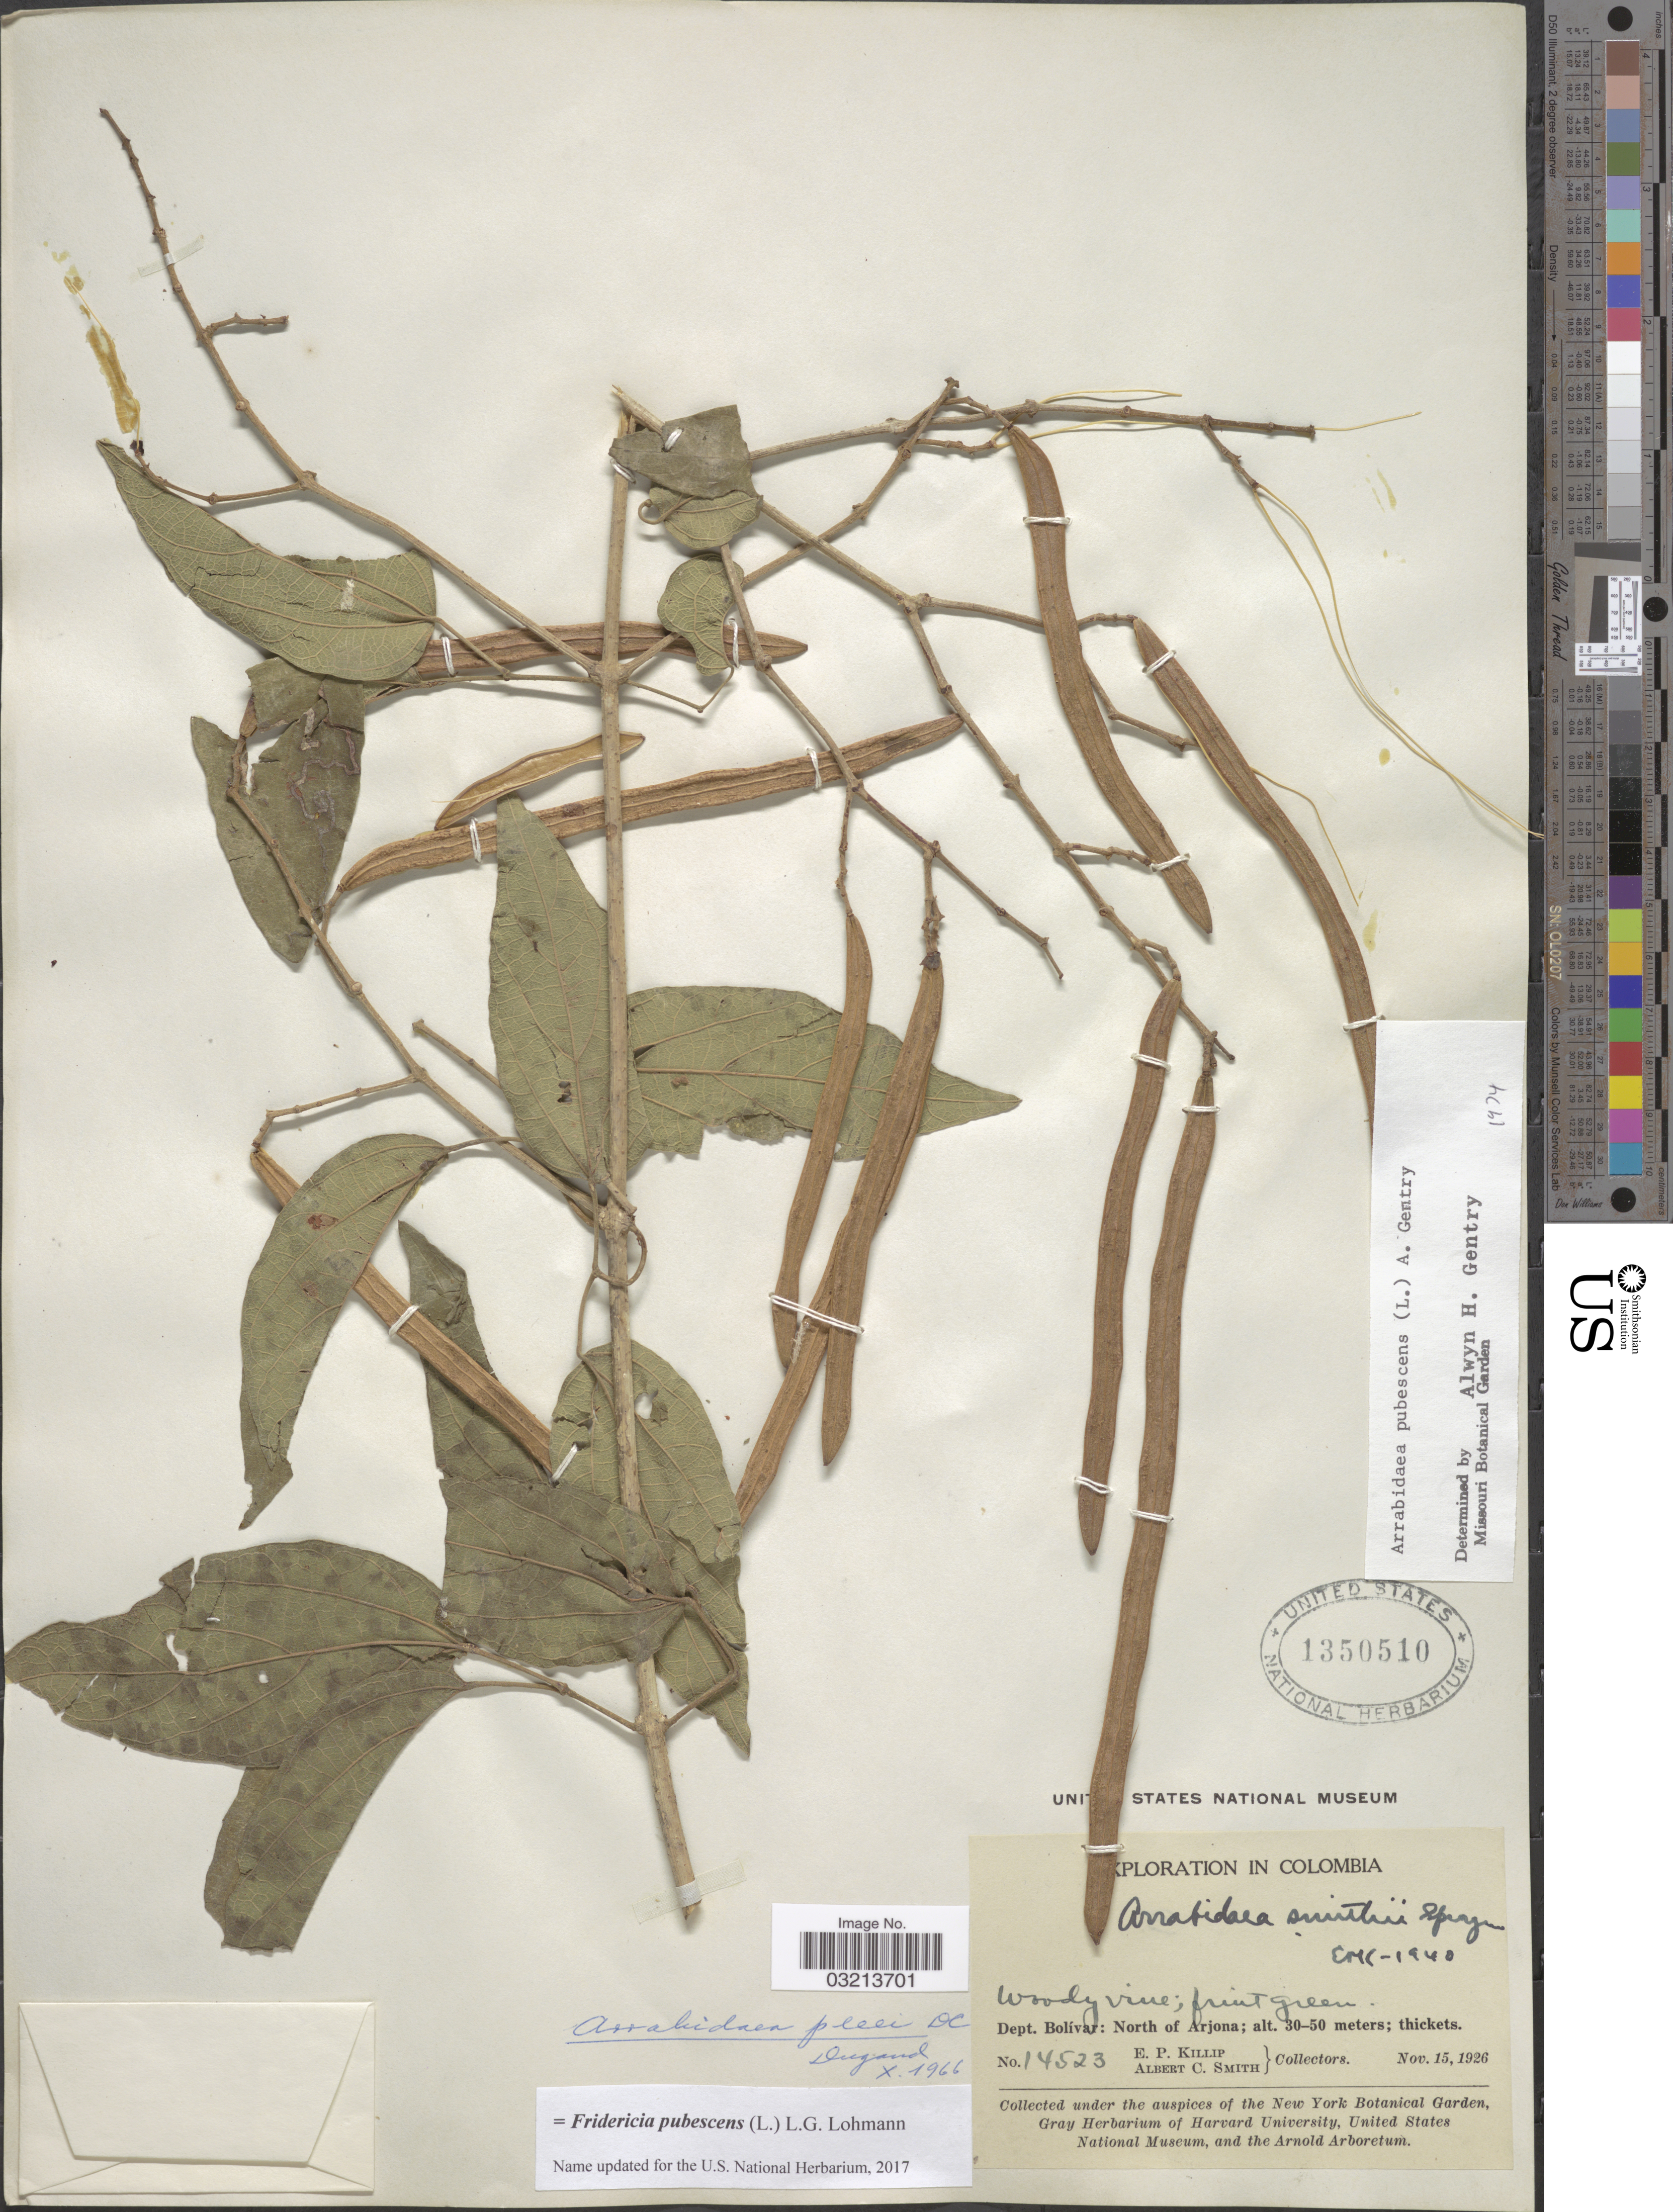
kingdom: Plantae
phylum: Tracheophyta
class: Magnoliopsida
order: Lamiales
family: Bignoniaceae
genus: Fridericia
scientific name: Fridericia pubescens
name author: (L.) L.G. Lohmann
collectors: E. P. Killip & A. C. Smith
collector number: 14523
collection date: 1926-11-15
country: Colombia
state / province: Bolívar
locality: Dept. Bolívar: North of Arjona.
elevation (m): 30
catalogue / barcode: US 1350510